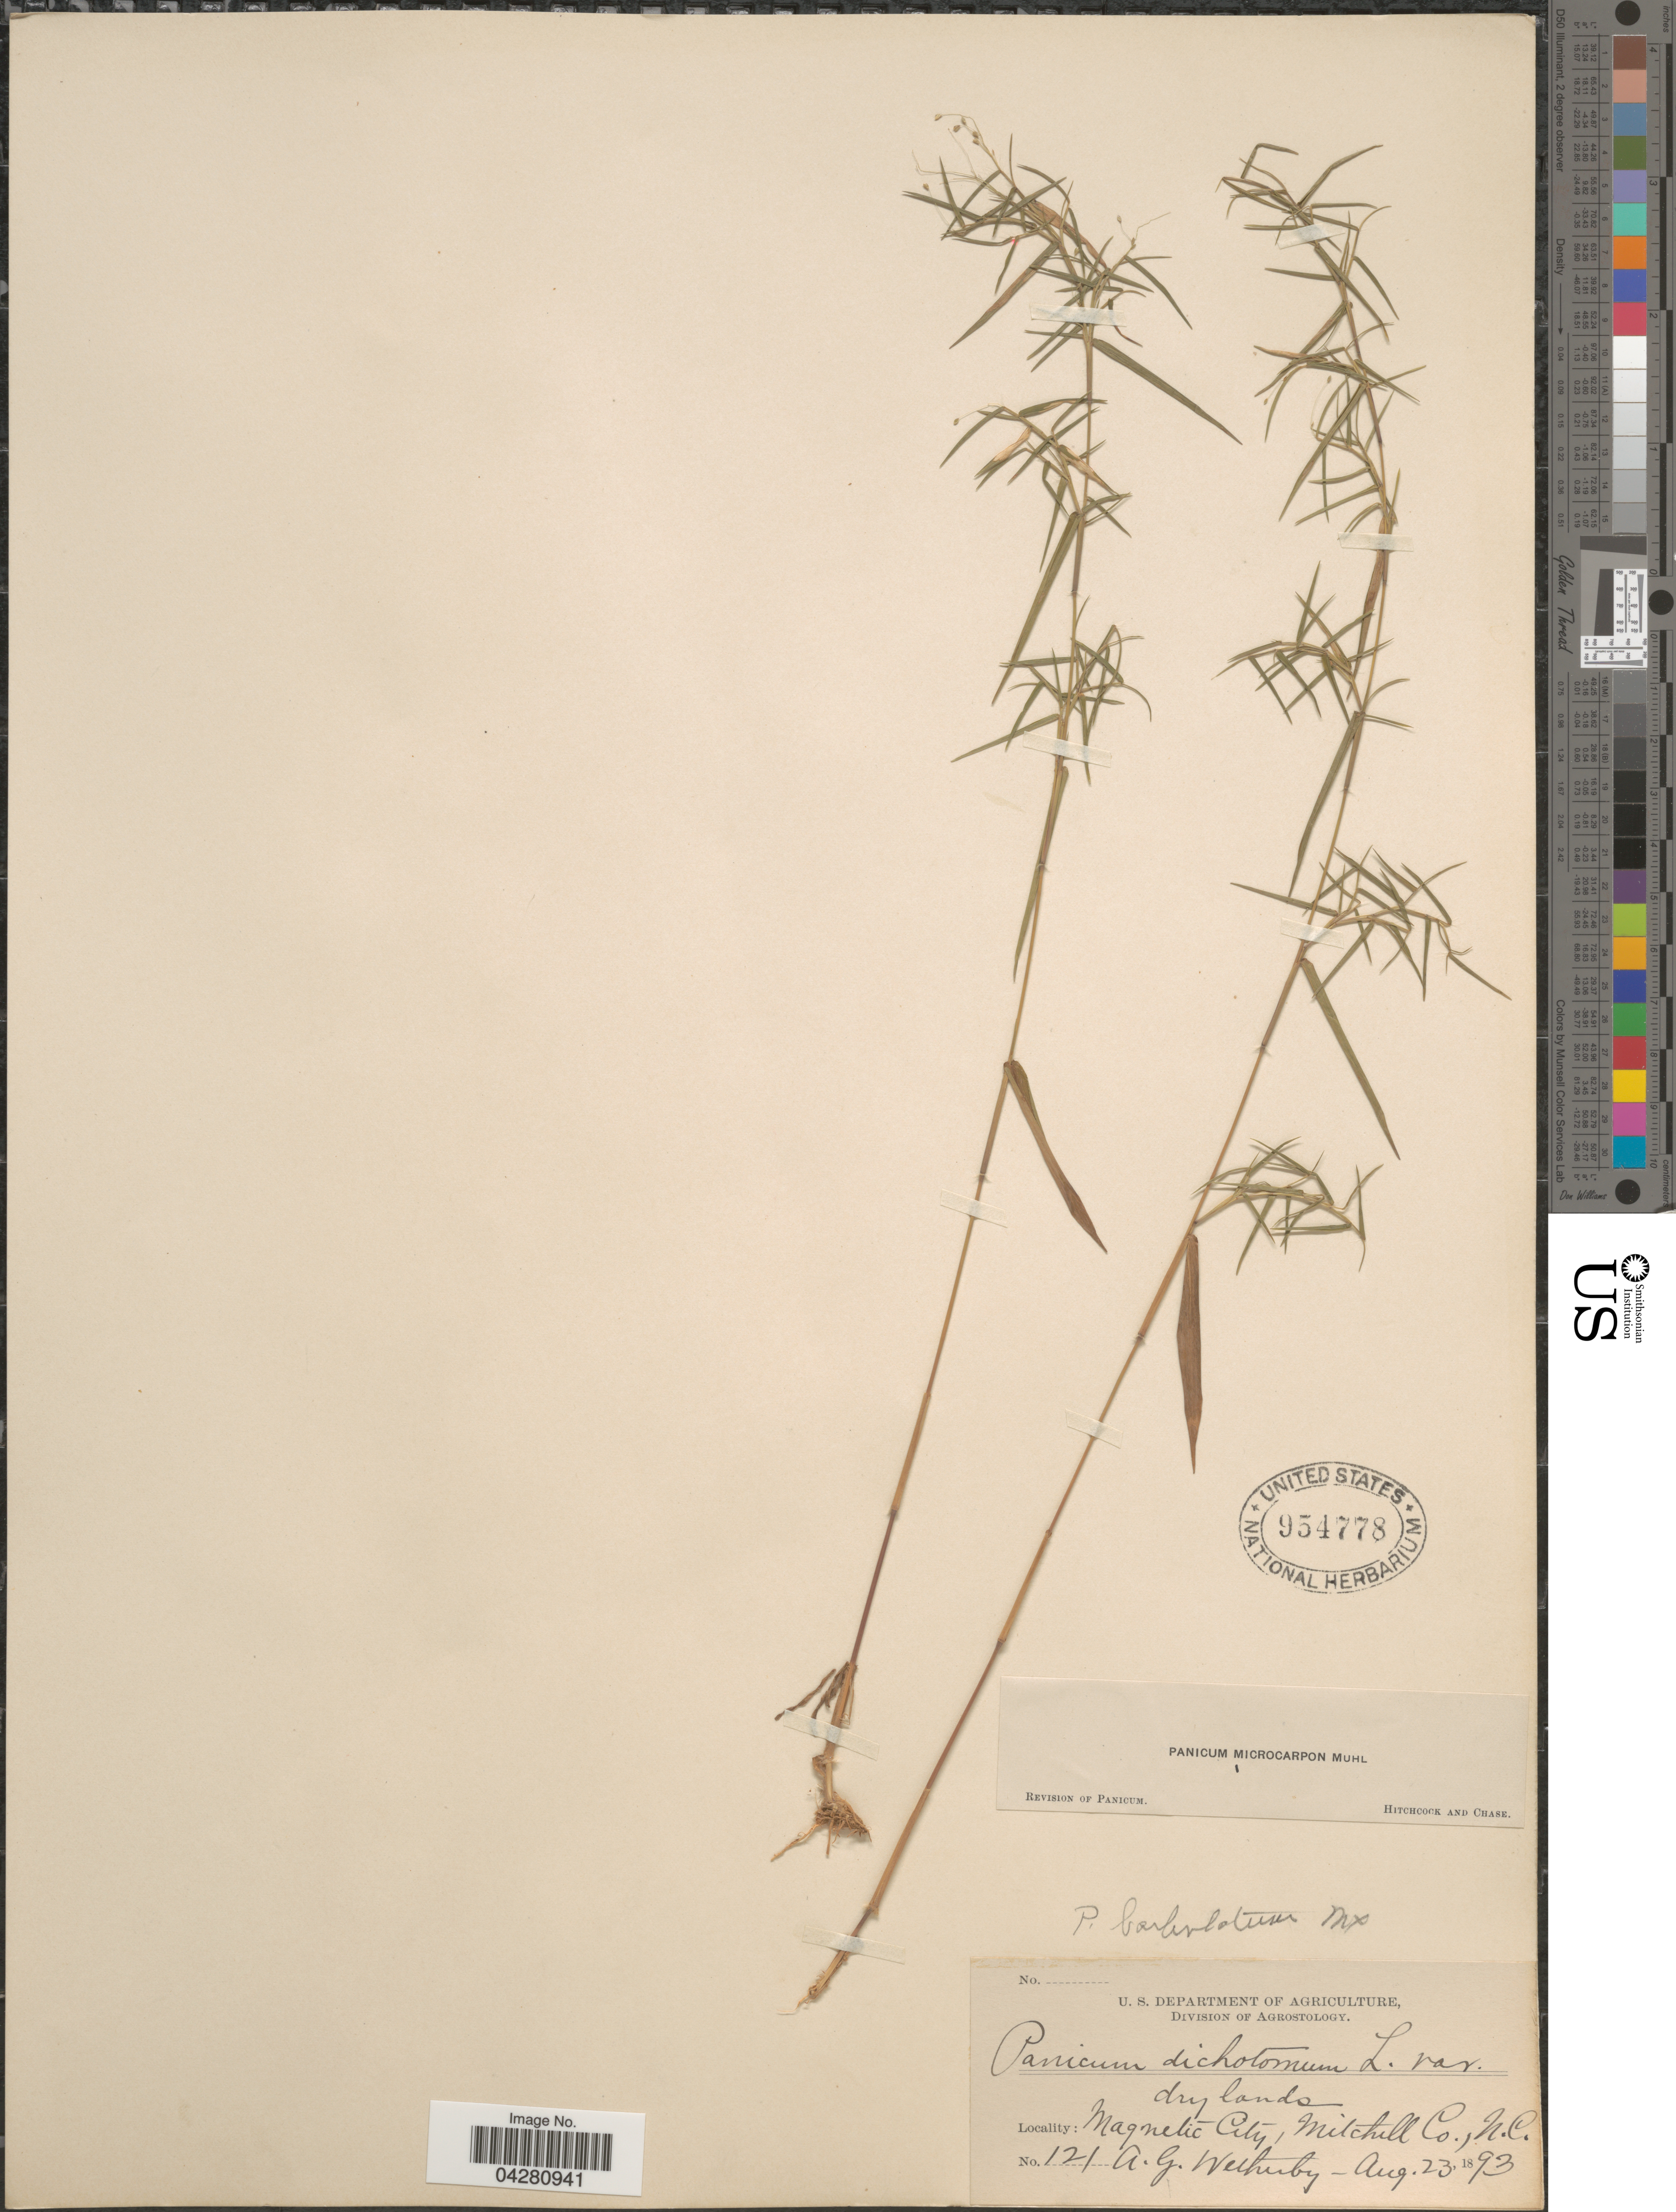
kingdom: Plantae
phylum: Tracheophyta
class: Liliopsida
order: Poales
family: Poaceae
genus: Dichanthelium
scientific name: Dichanthelium dichotomum var. dichotomum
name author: (L.) Gould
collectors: A. Wetherby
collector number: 121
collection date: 1893-08-23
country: United States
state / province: North Carolina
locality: Dry lands. Magnetic City, Mitchell Co.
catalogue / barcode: US 954778